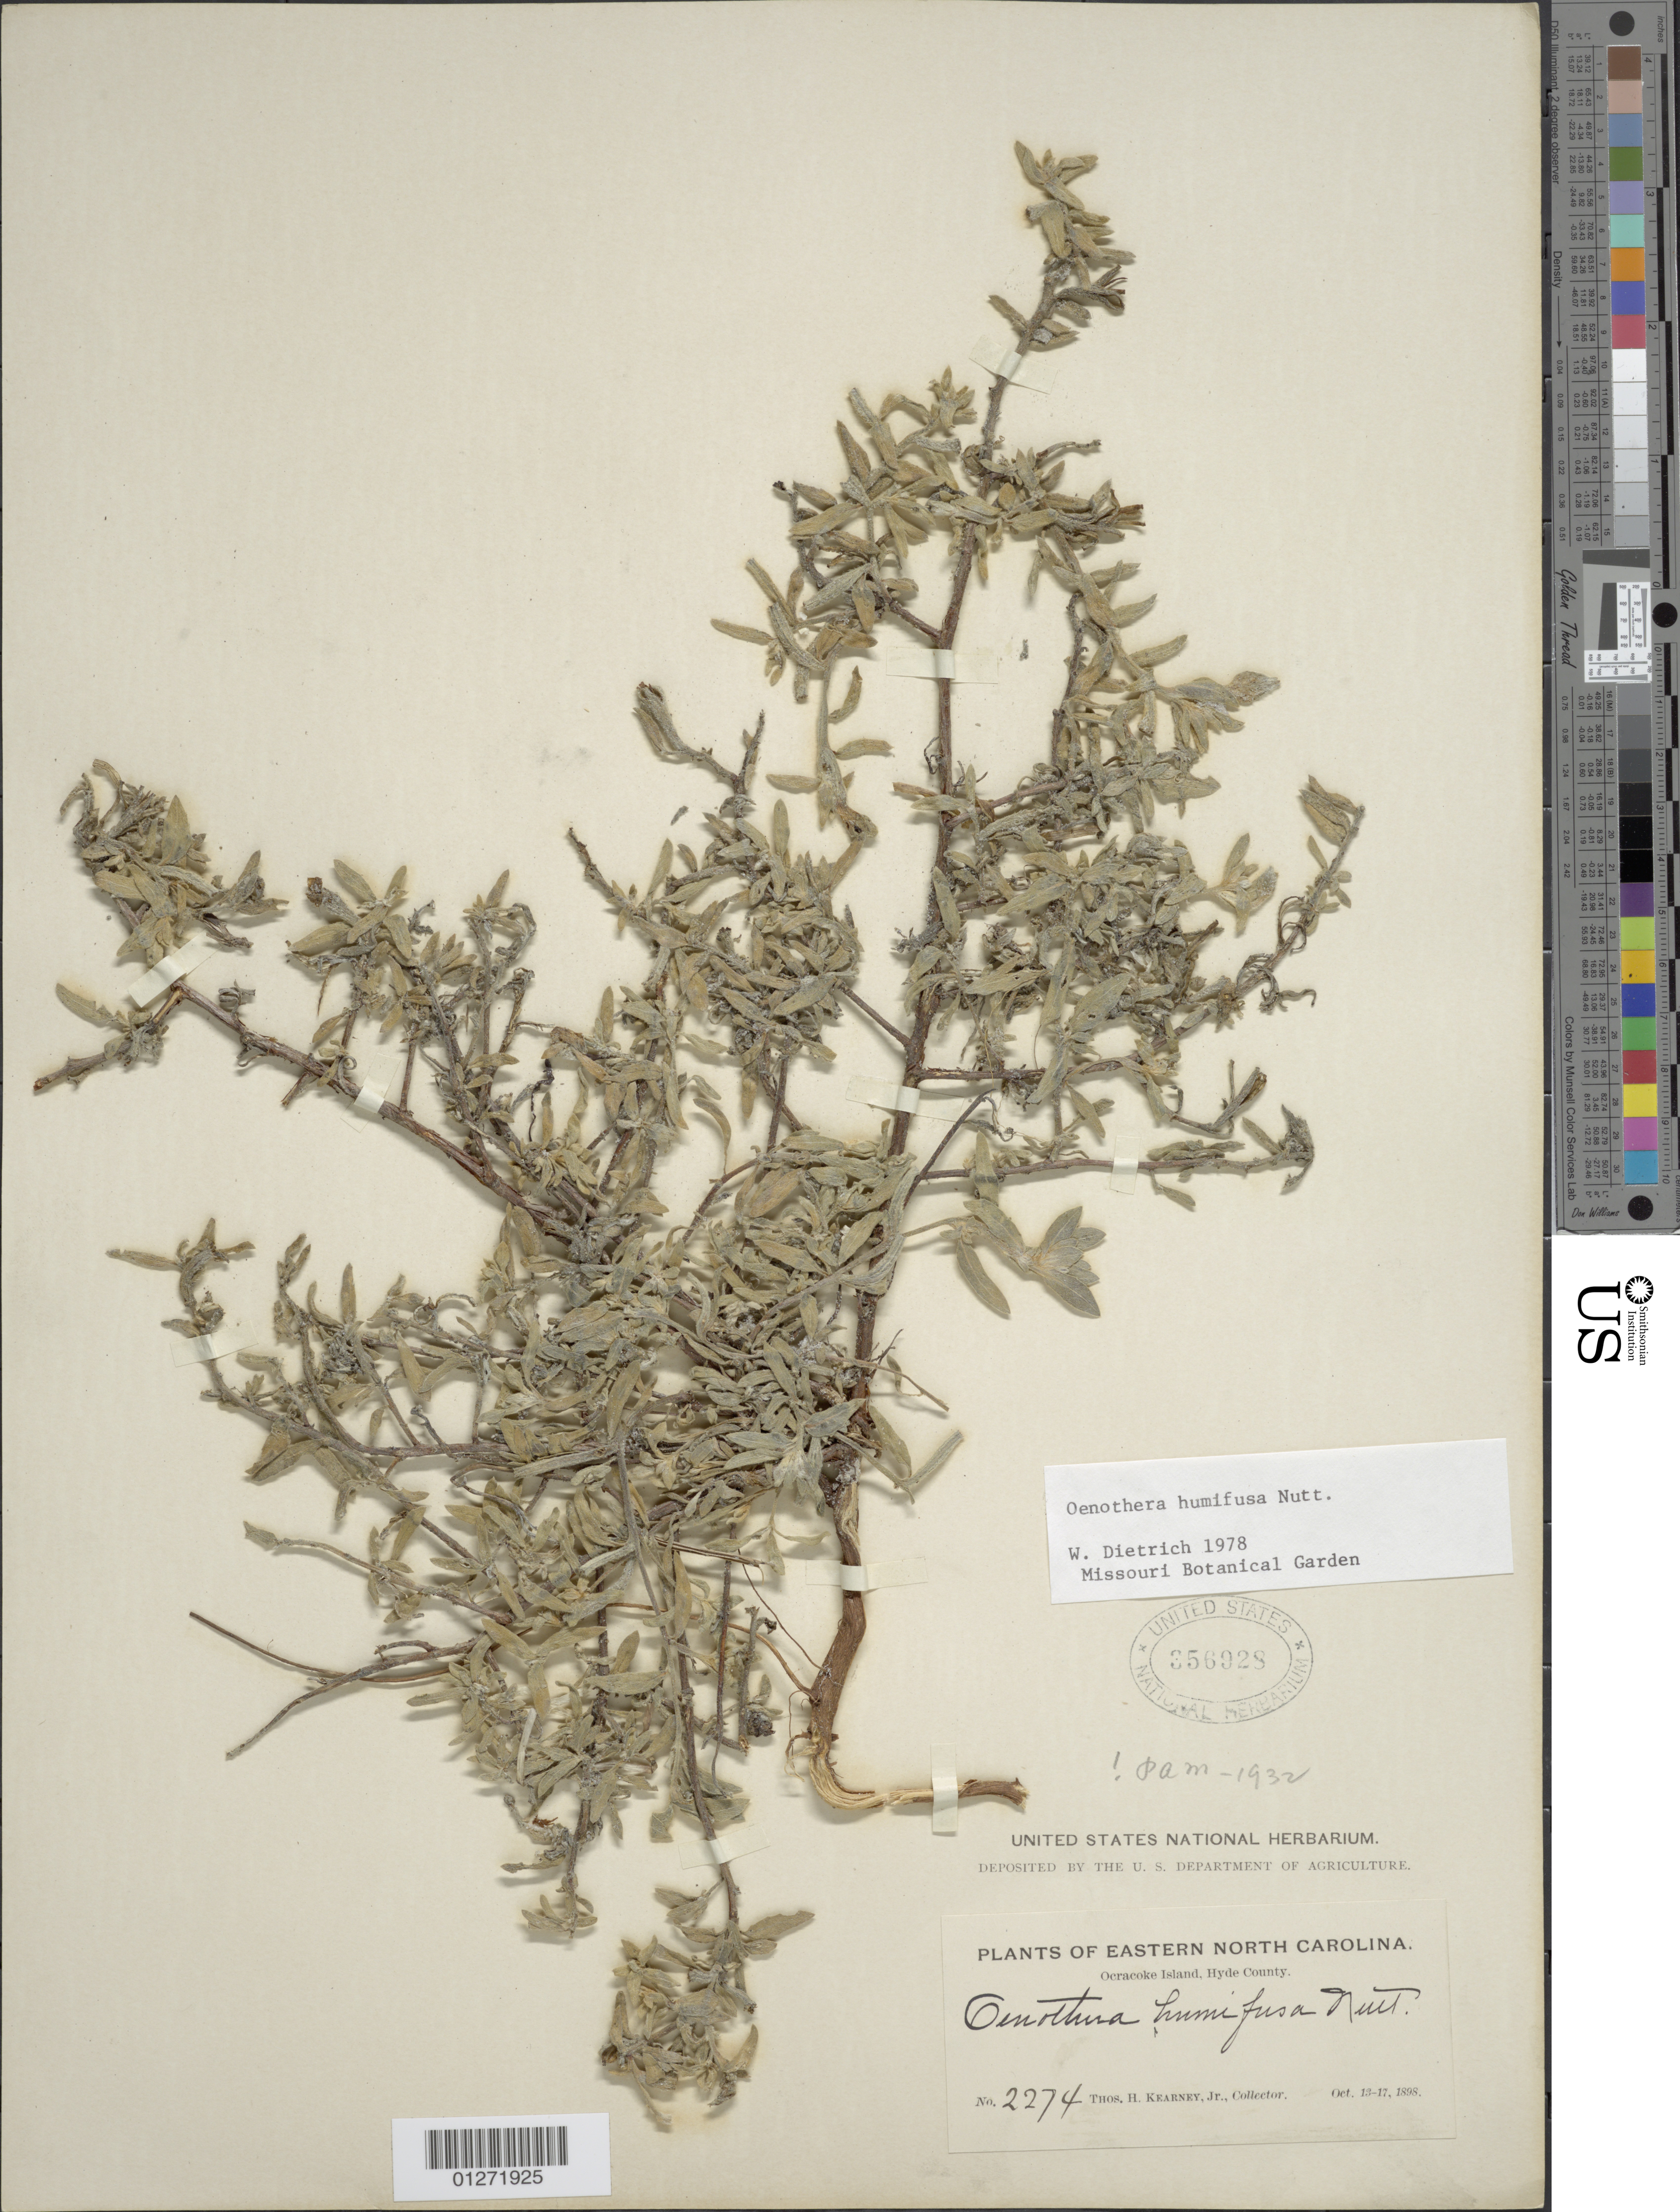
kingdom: Plantae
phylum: Tracheophyta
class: Magnoliopsida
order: Myrtales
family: Onagraceae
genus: Oenothera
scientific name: Oenothera humifusa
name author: Nutt.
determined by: Dietrich, W.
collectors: T. H. Kearney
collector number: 2274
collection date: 1898-10-13/1898-10-17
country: United States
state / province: North Carolina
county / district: Hyde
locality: Ocracoke island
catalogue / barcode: US 356928